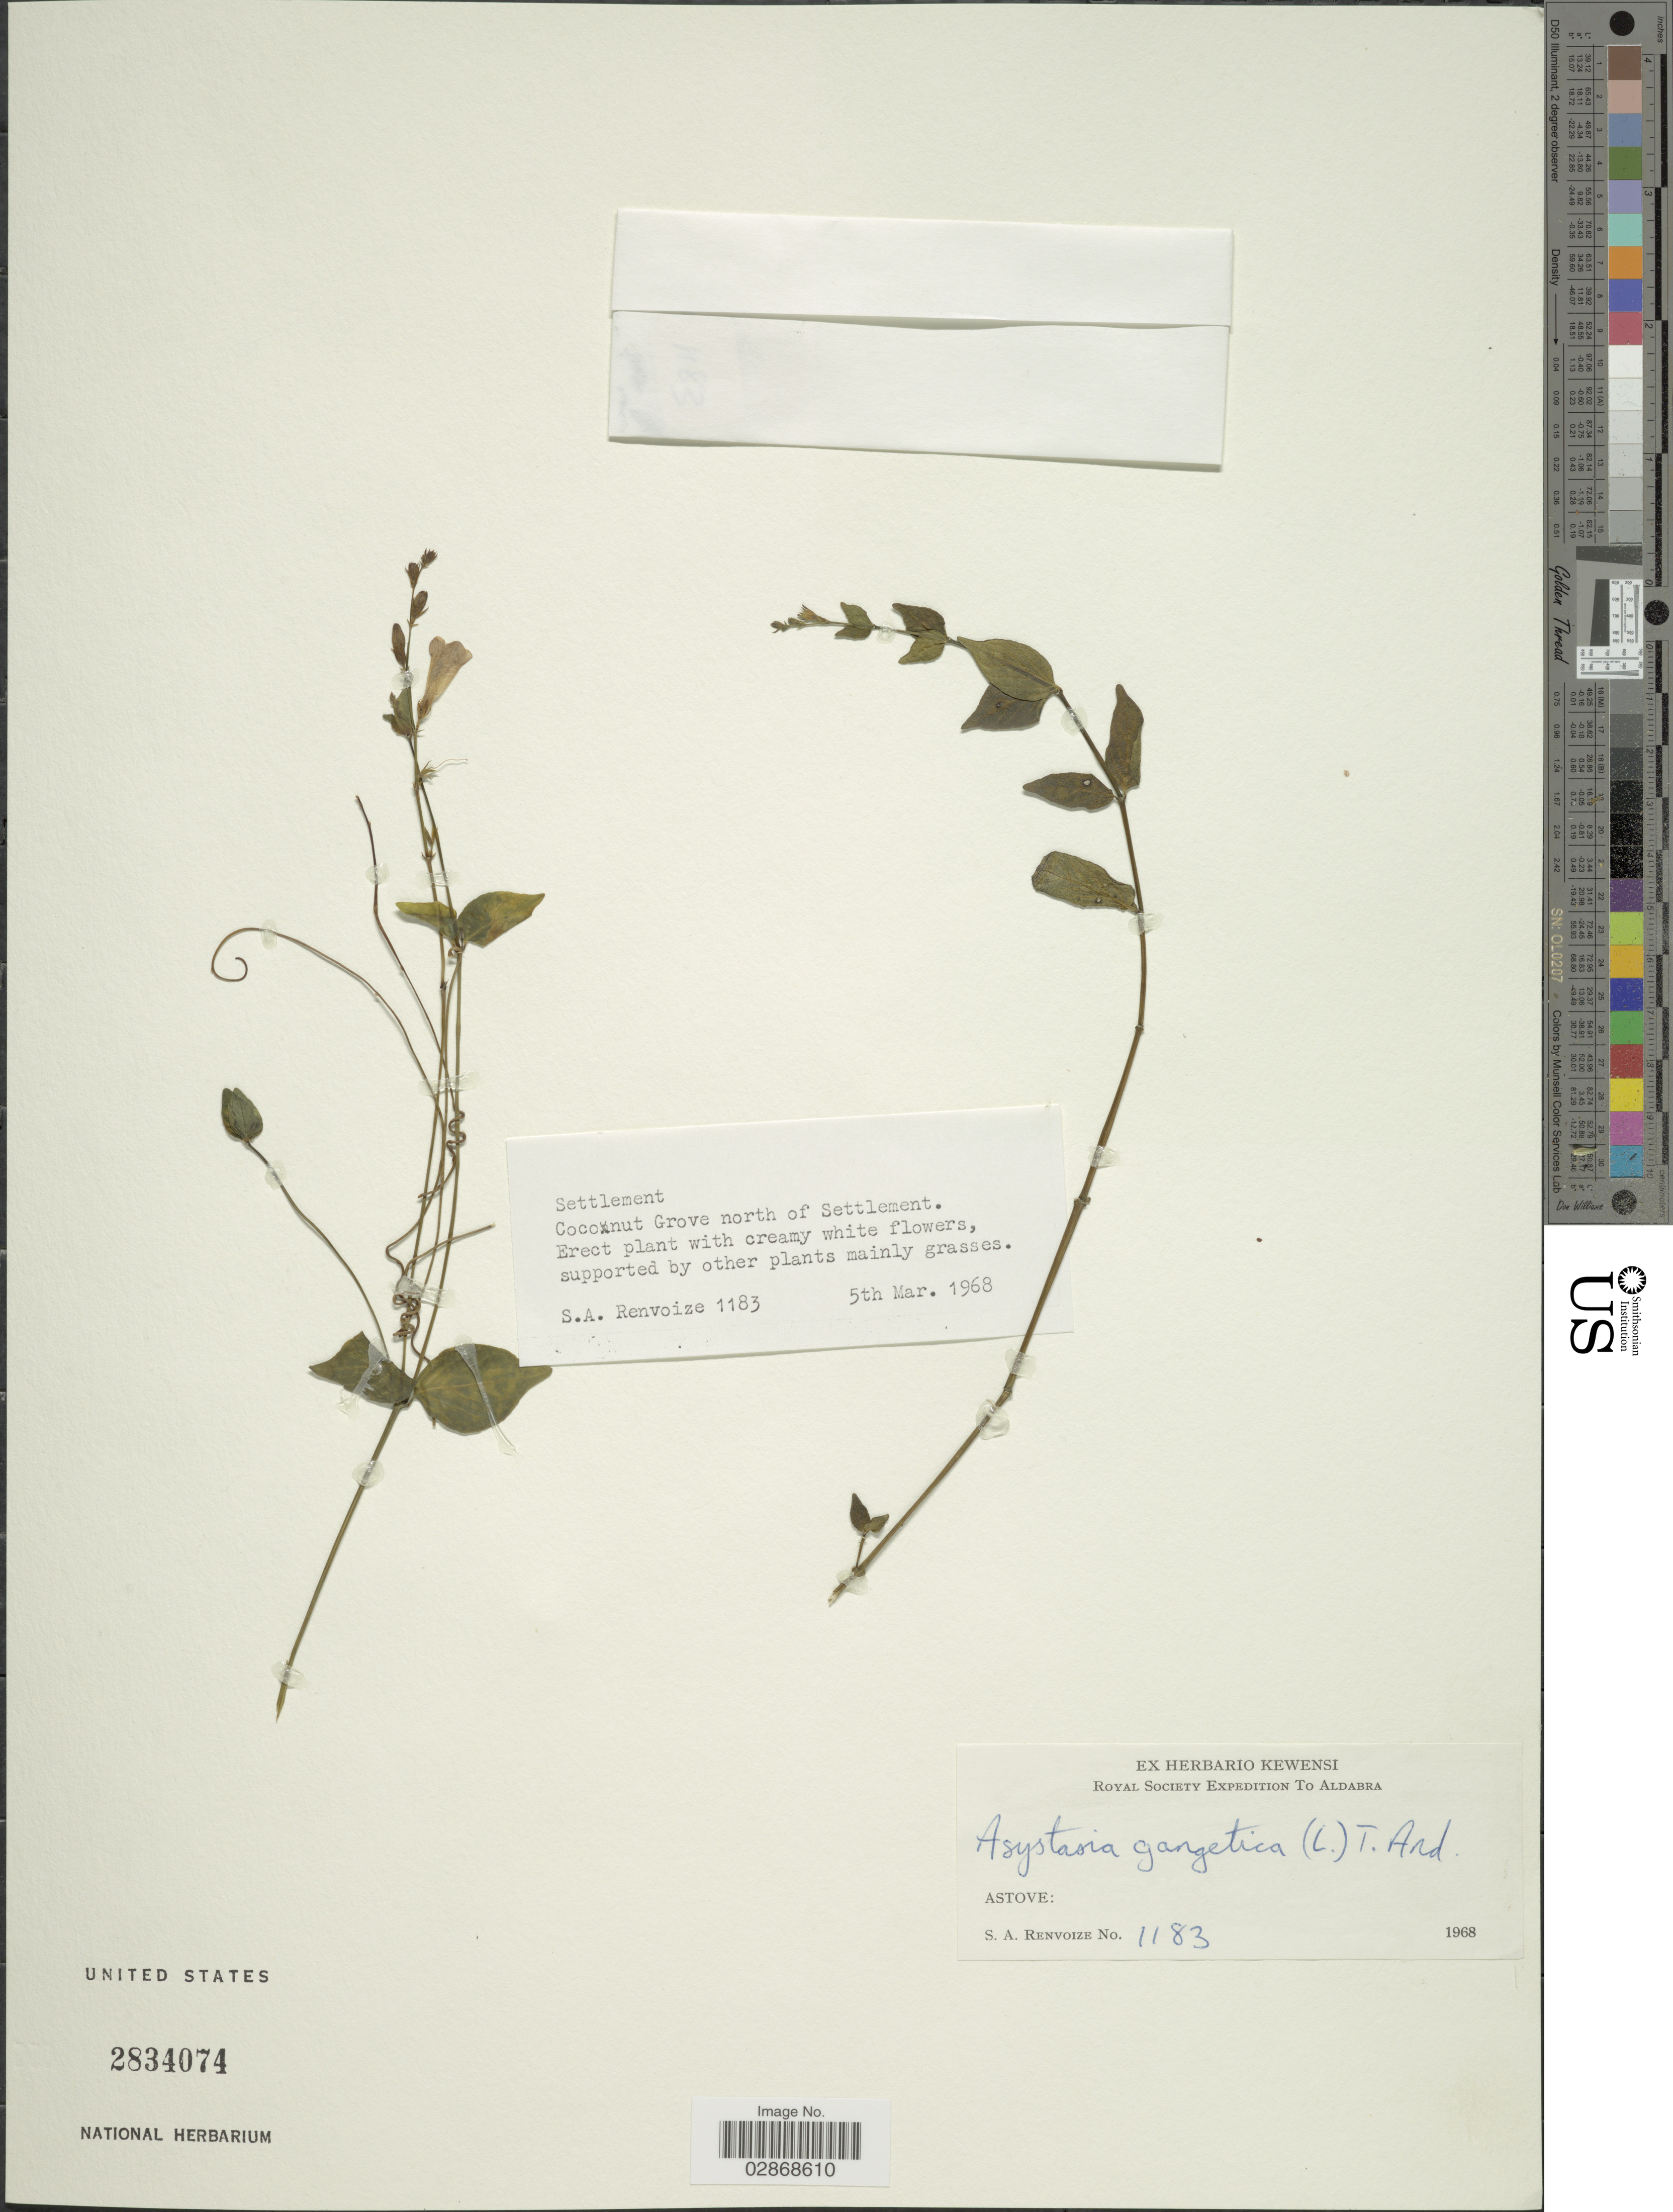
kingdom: Plantae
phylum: Tracheophyta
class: Magnoliopsida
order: Lamiales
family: Acanthaceae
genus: Asystasia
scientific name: Asystasia bojeriana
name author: Nees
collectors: S. A. Renvoize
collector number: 1183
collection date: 1968-03-05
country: Seychelles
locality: Aldabra. Coconut Grove north of Settlement. Astove.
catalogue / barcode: US 2834074